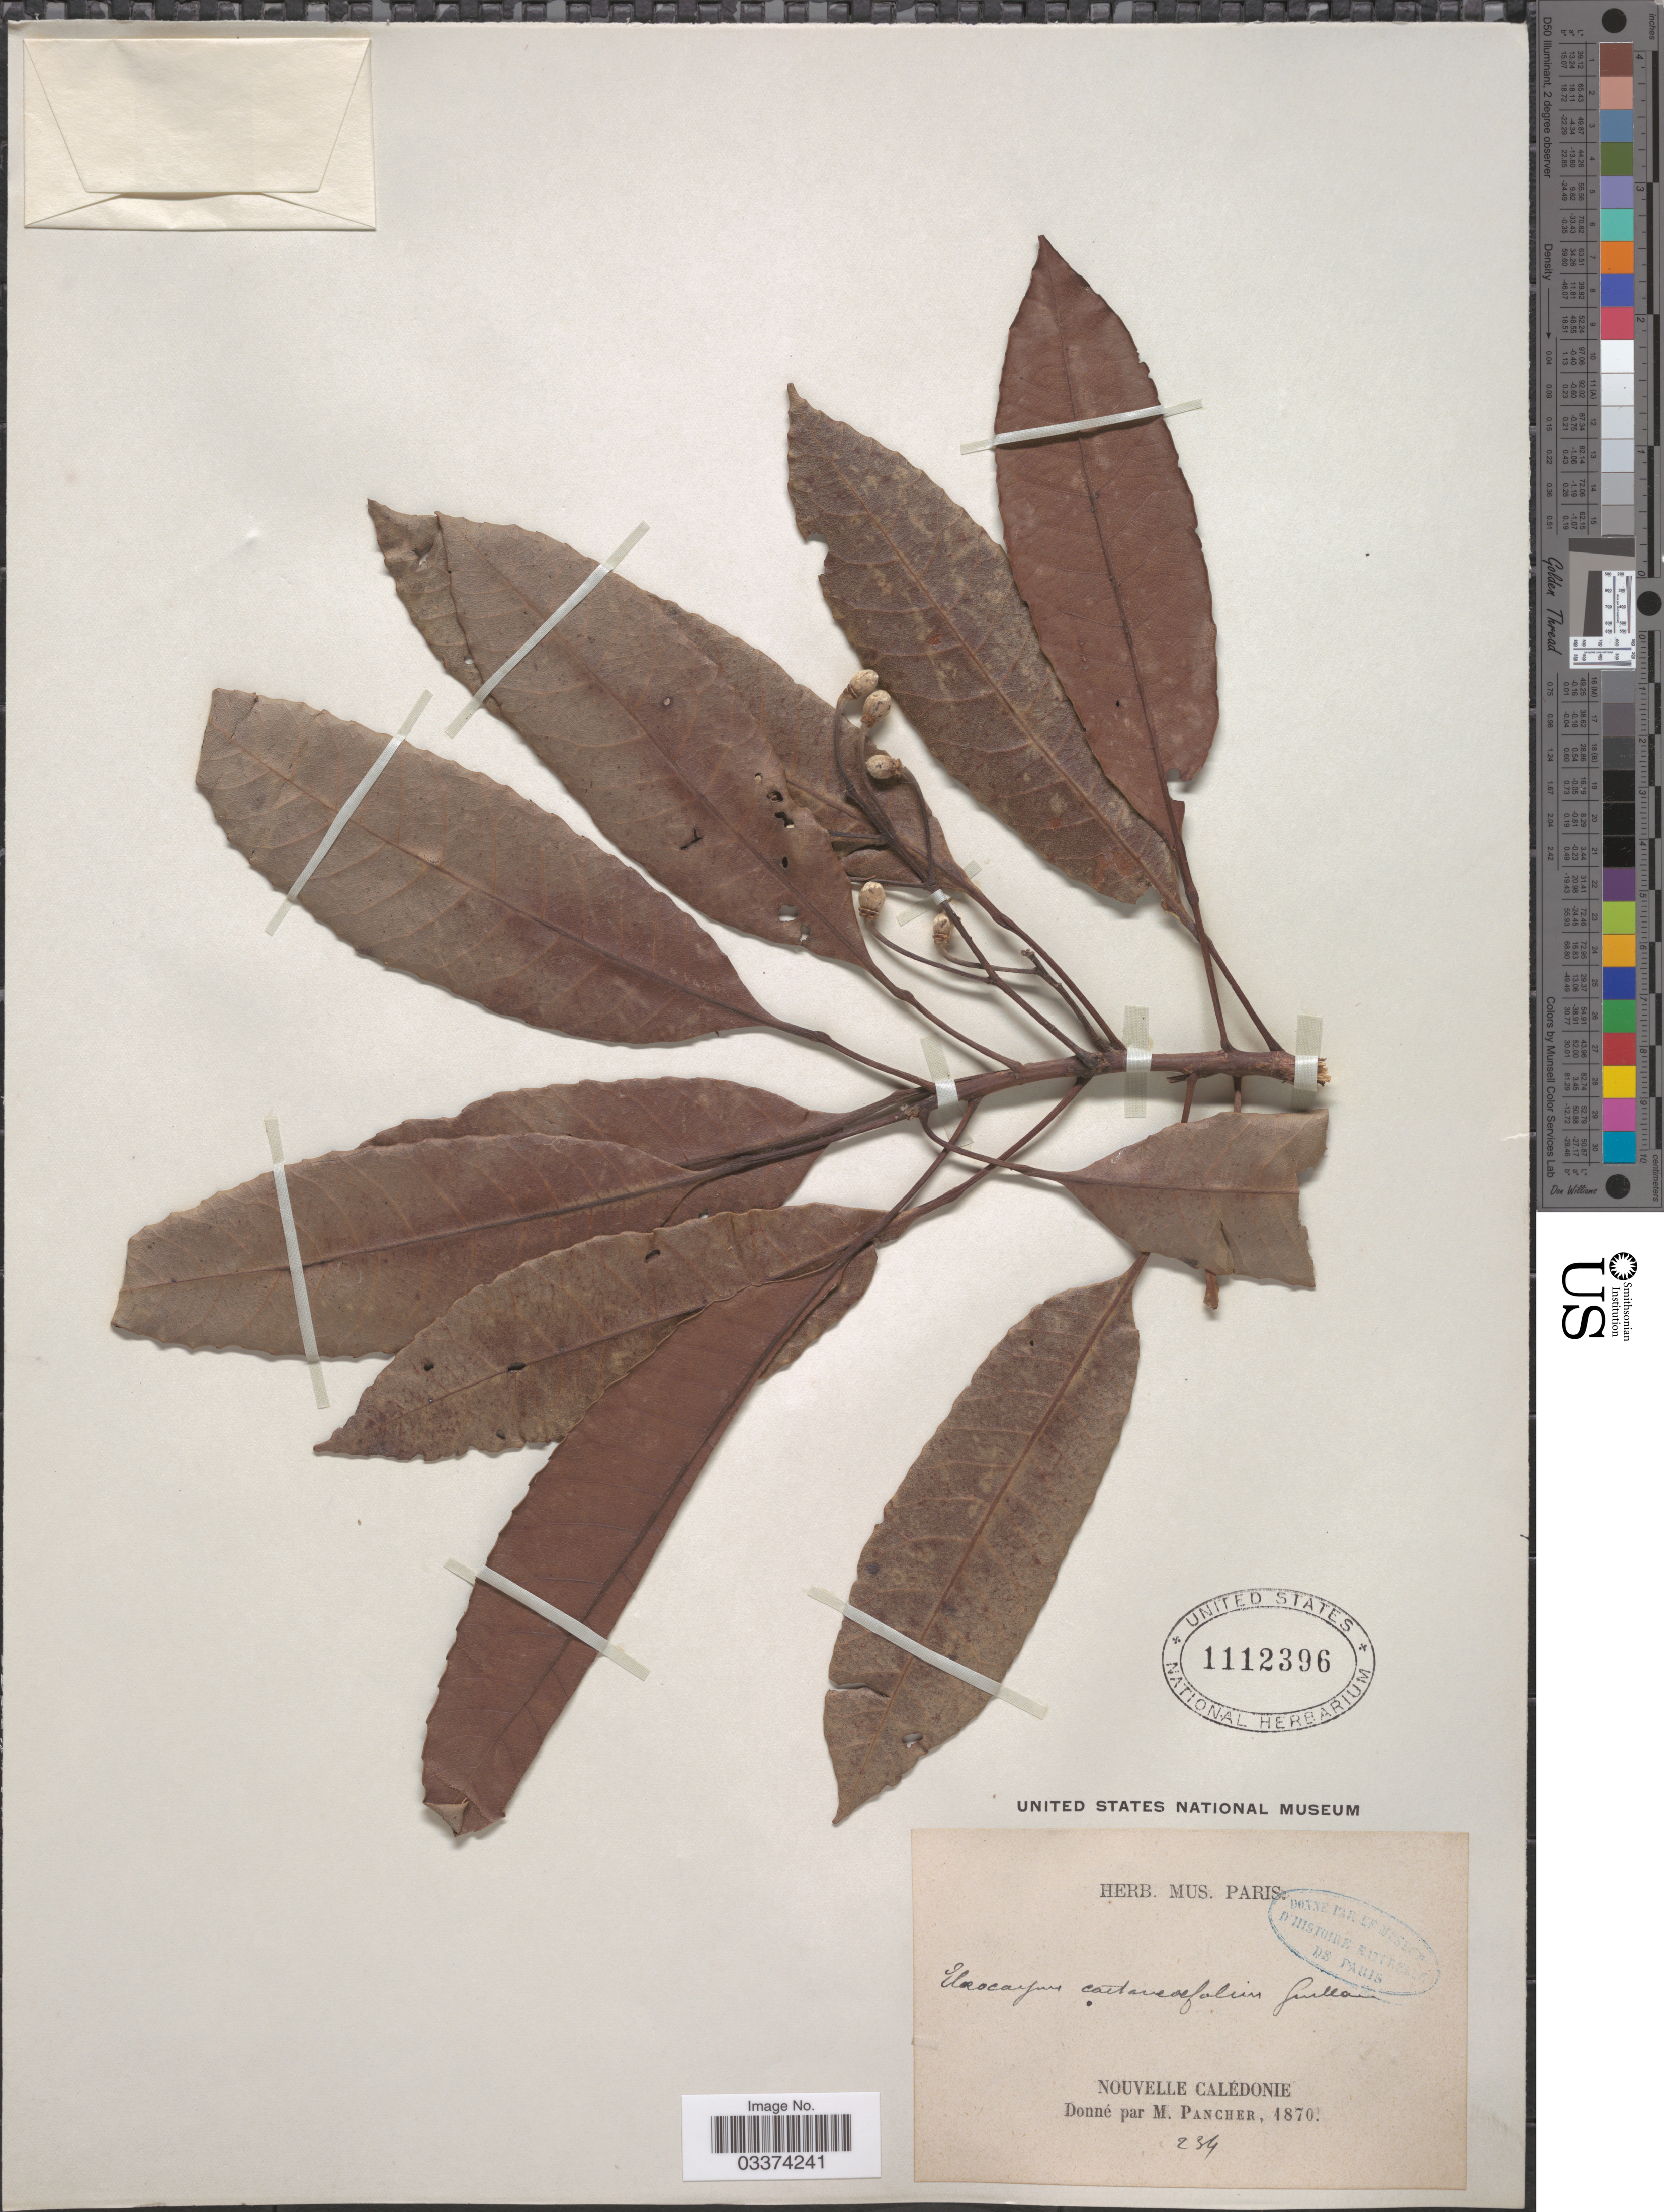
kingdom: Plantae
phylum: Tracheophyta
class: Magnoliopsida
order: Oxalidales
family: Elaeocarpaceae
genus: Elaeocarpus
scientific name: Elaeocarpus castaneifolius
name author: Guillaumin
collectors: ex herb. Mus. Paris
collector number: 234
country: New Caledonia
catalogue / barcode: US 1112396